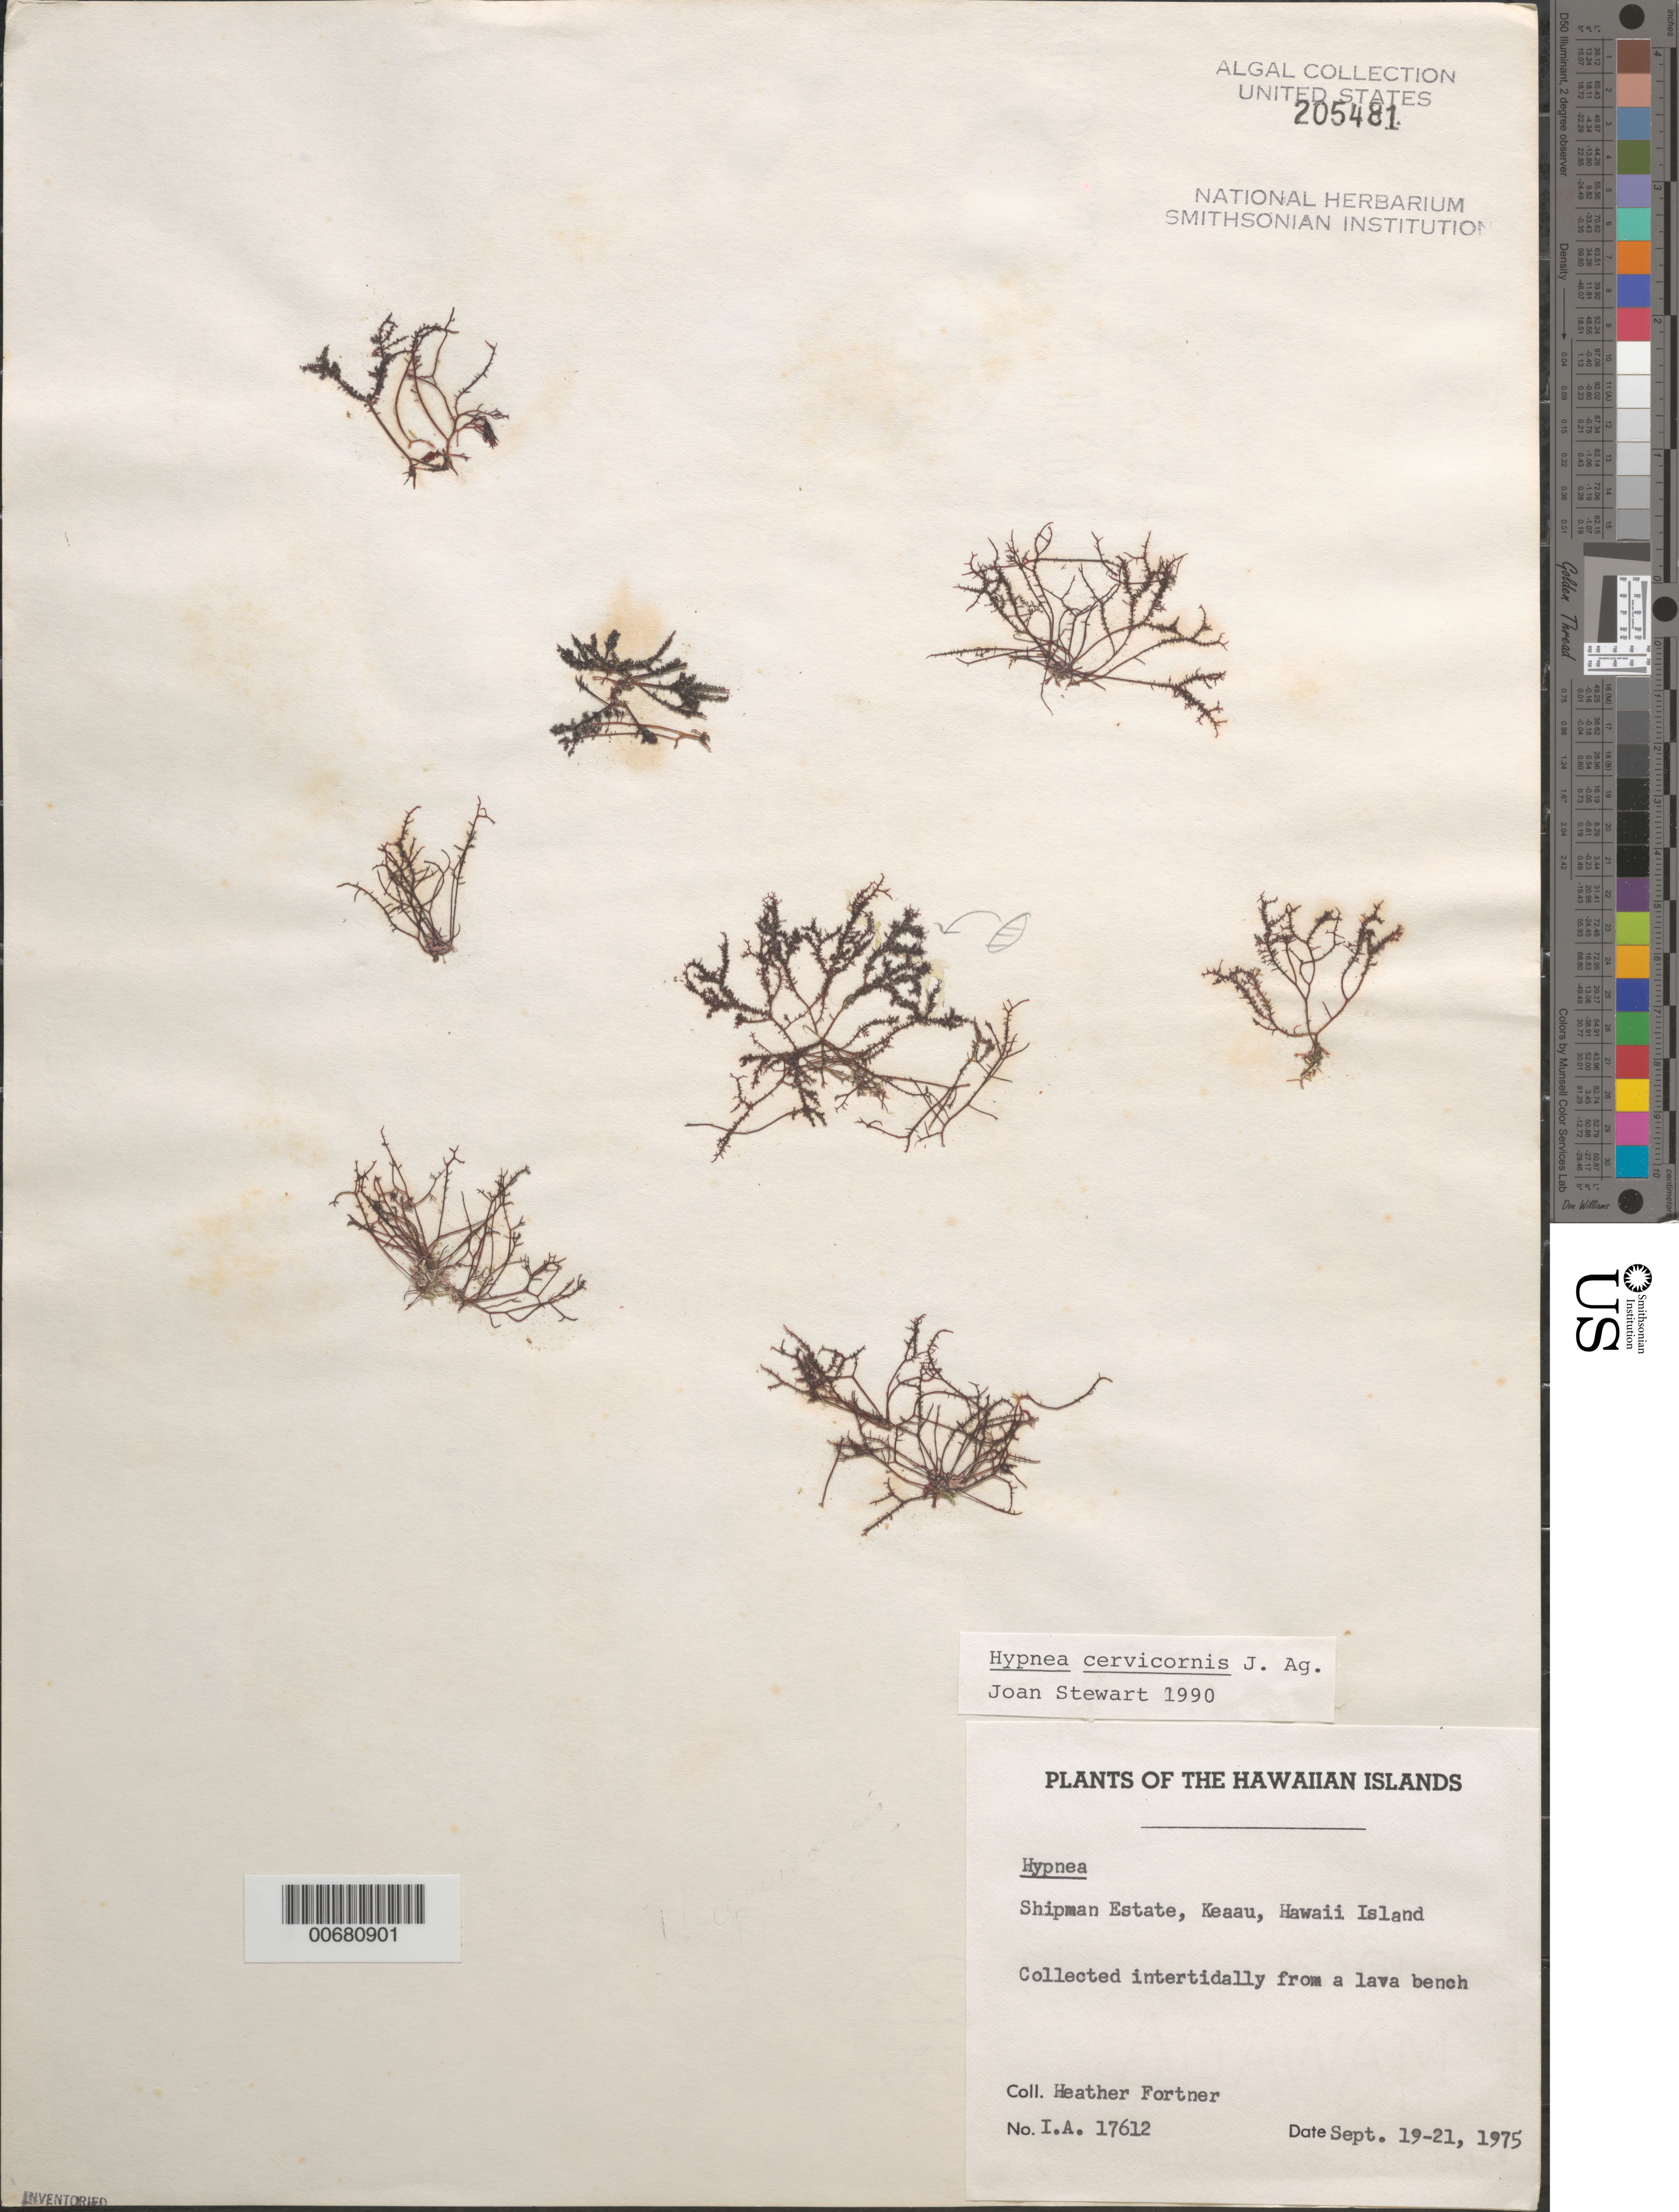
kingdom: Plantae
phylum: Rhodophyta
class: Florideophyceae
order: Gigartinales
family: Cystocloniaceae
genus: Hypnea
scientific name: Hypnea cervicornis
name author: J. Agardh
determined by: Stewart, Joan G.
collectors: H. Fortner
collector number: IAA 17612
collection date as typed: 19 Sep 1975 to 21 Sep 1975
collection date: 1975-09-19/1975-09-21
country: United States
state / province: Hawaii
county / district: Hawaii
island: Hawaii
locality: Shipman Estate, Kea'au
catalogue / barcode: US 205481